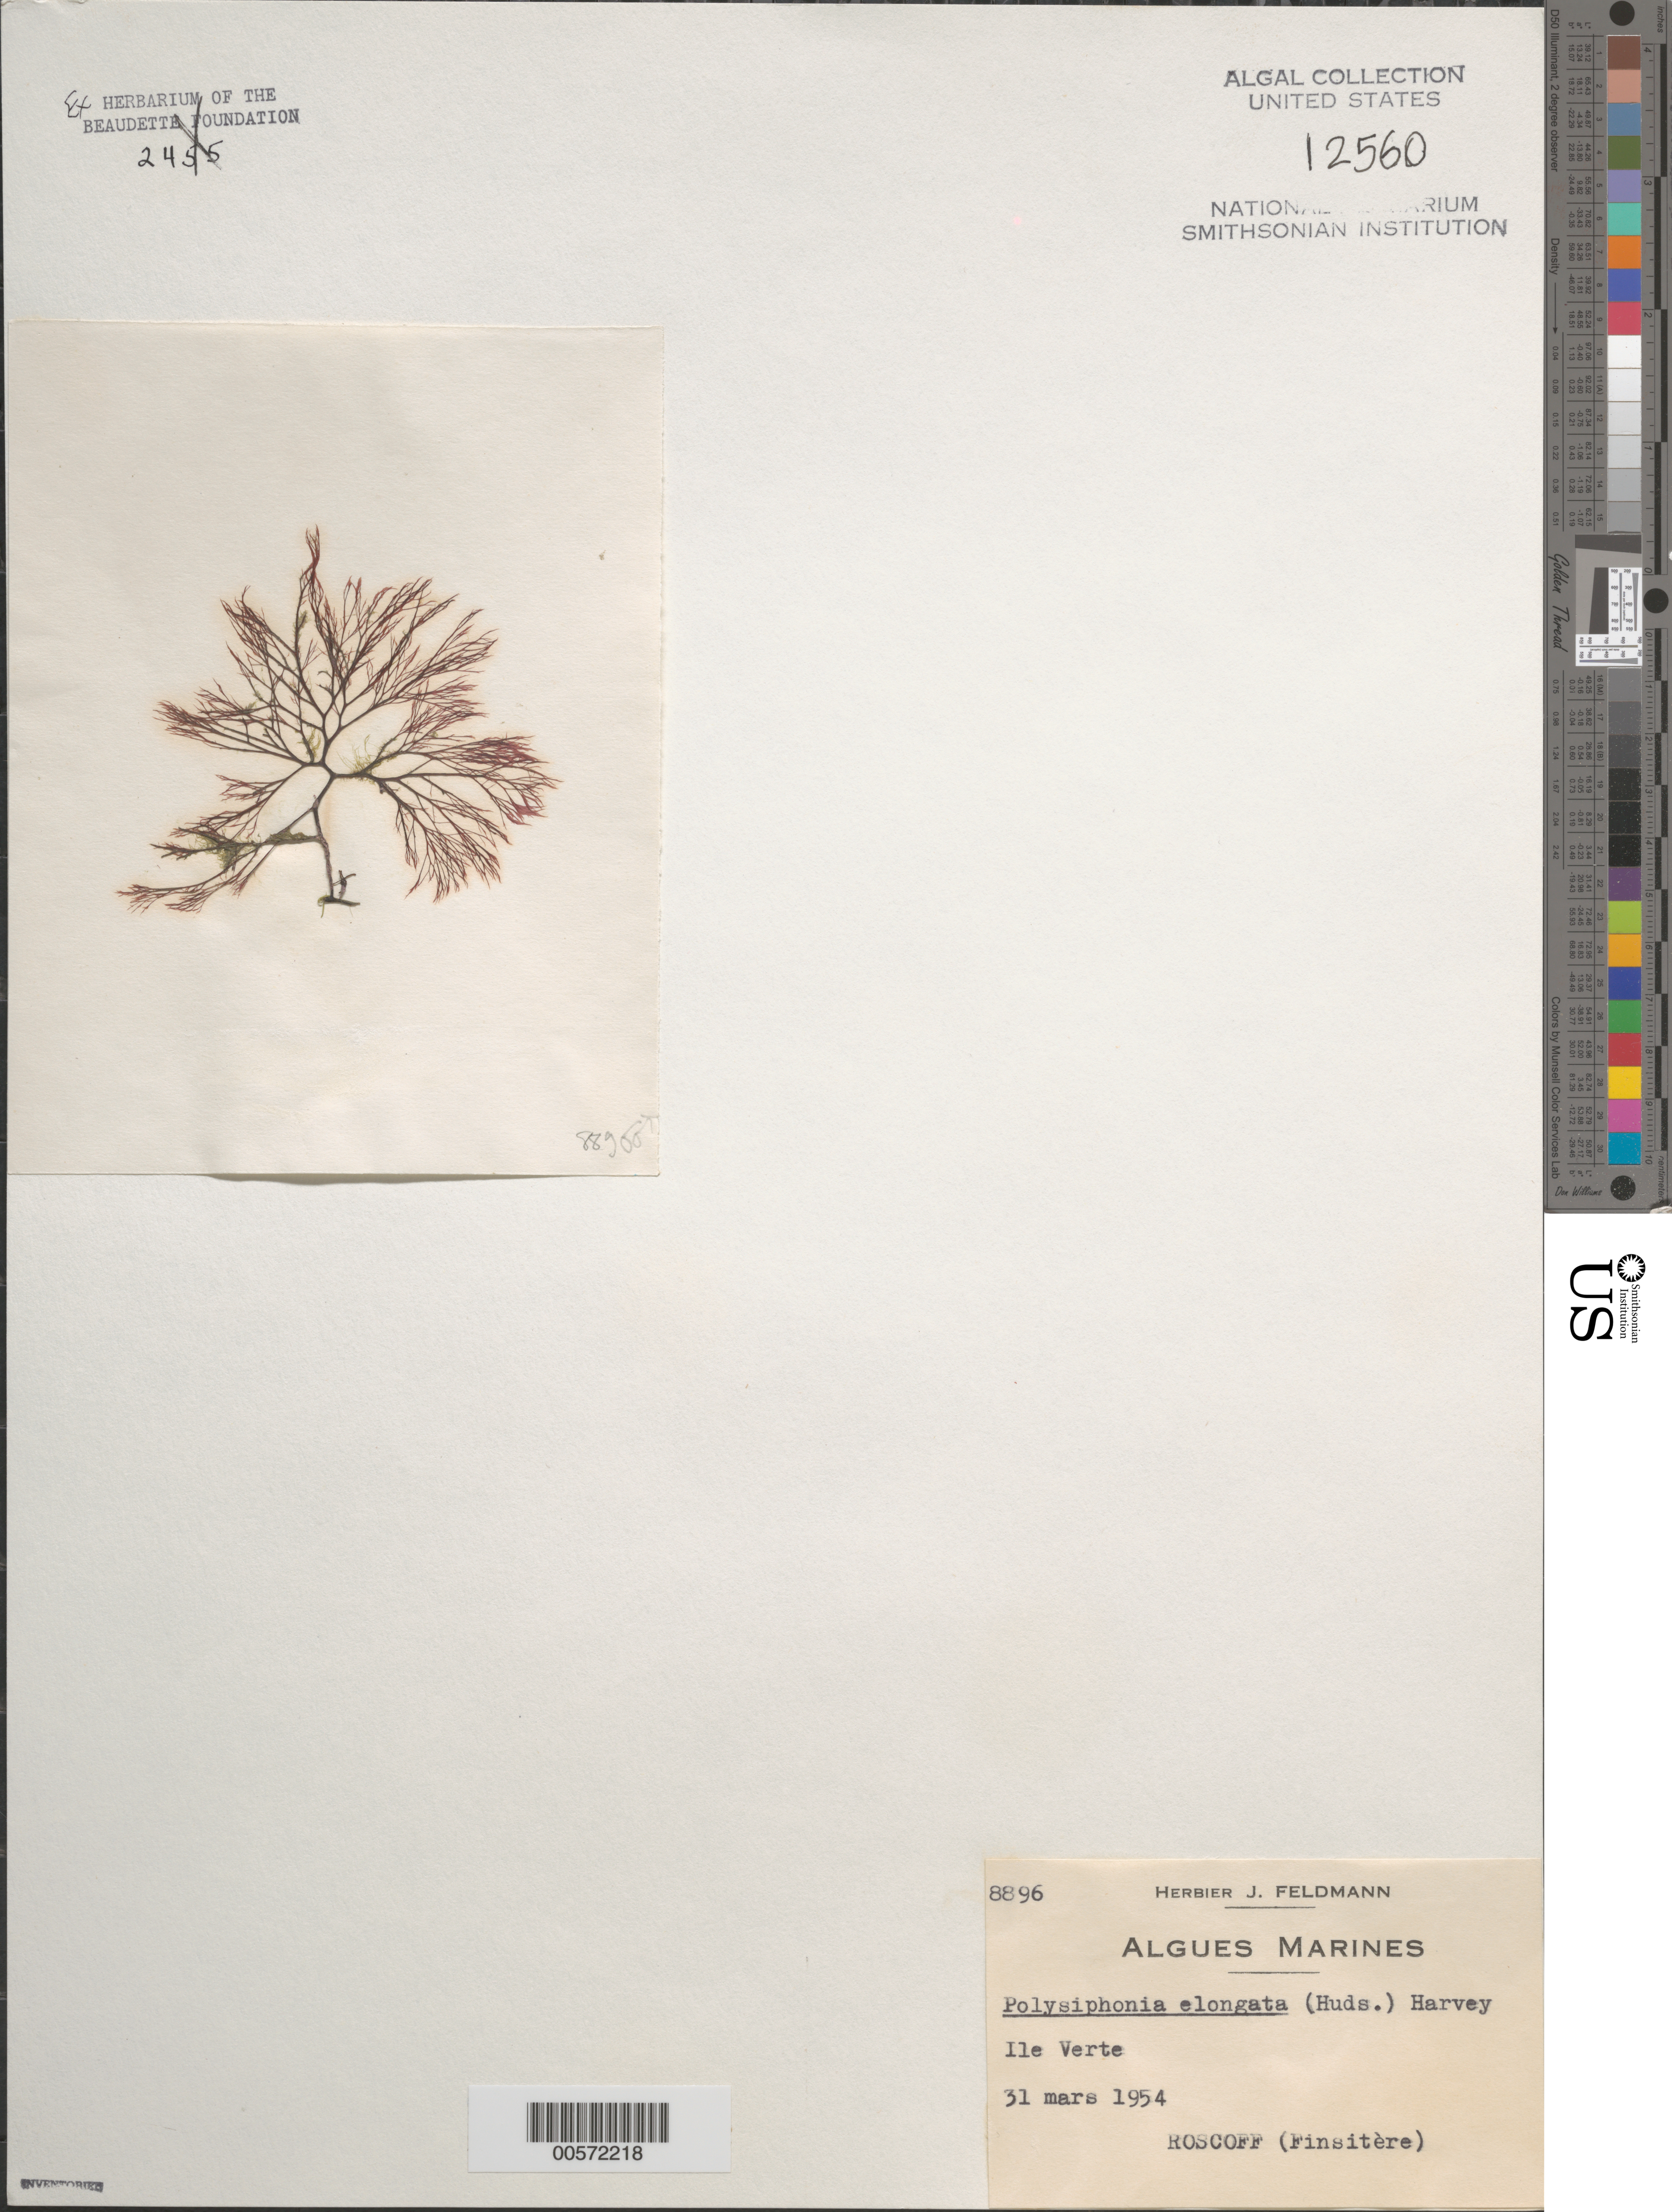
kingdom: Plantae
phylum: Rhodophyta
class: Florideophyceae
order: Ceramiales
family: Rhodomelaceae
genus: Carradoriella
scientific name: Carradoriella elongata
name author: (Hudson) Savoie & G.W. Saunders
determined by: Algae name updating Project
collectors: J. Feldmann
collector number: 8896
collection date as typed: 31 Mar 1954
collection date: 1954-03-31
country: France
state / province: Bretagne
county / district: Finistère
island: Ile Verte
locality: Near Roscoff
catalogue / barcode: US 12560